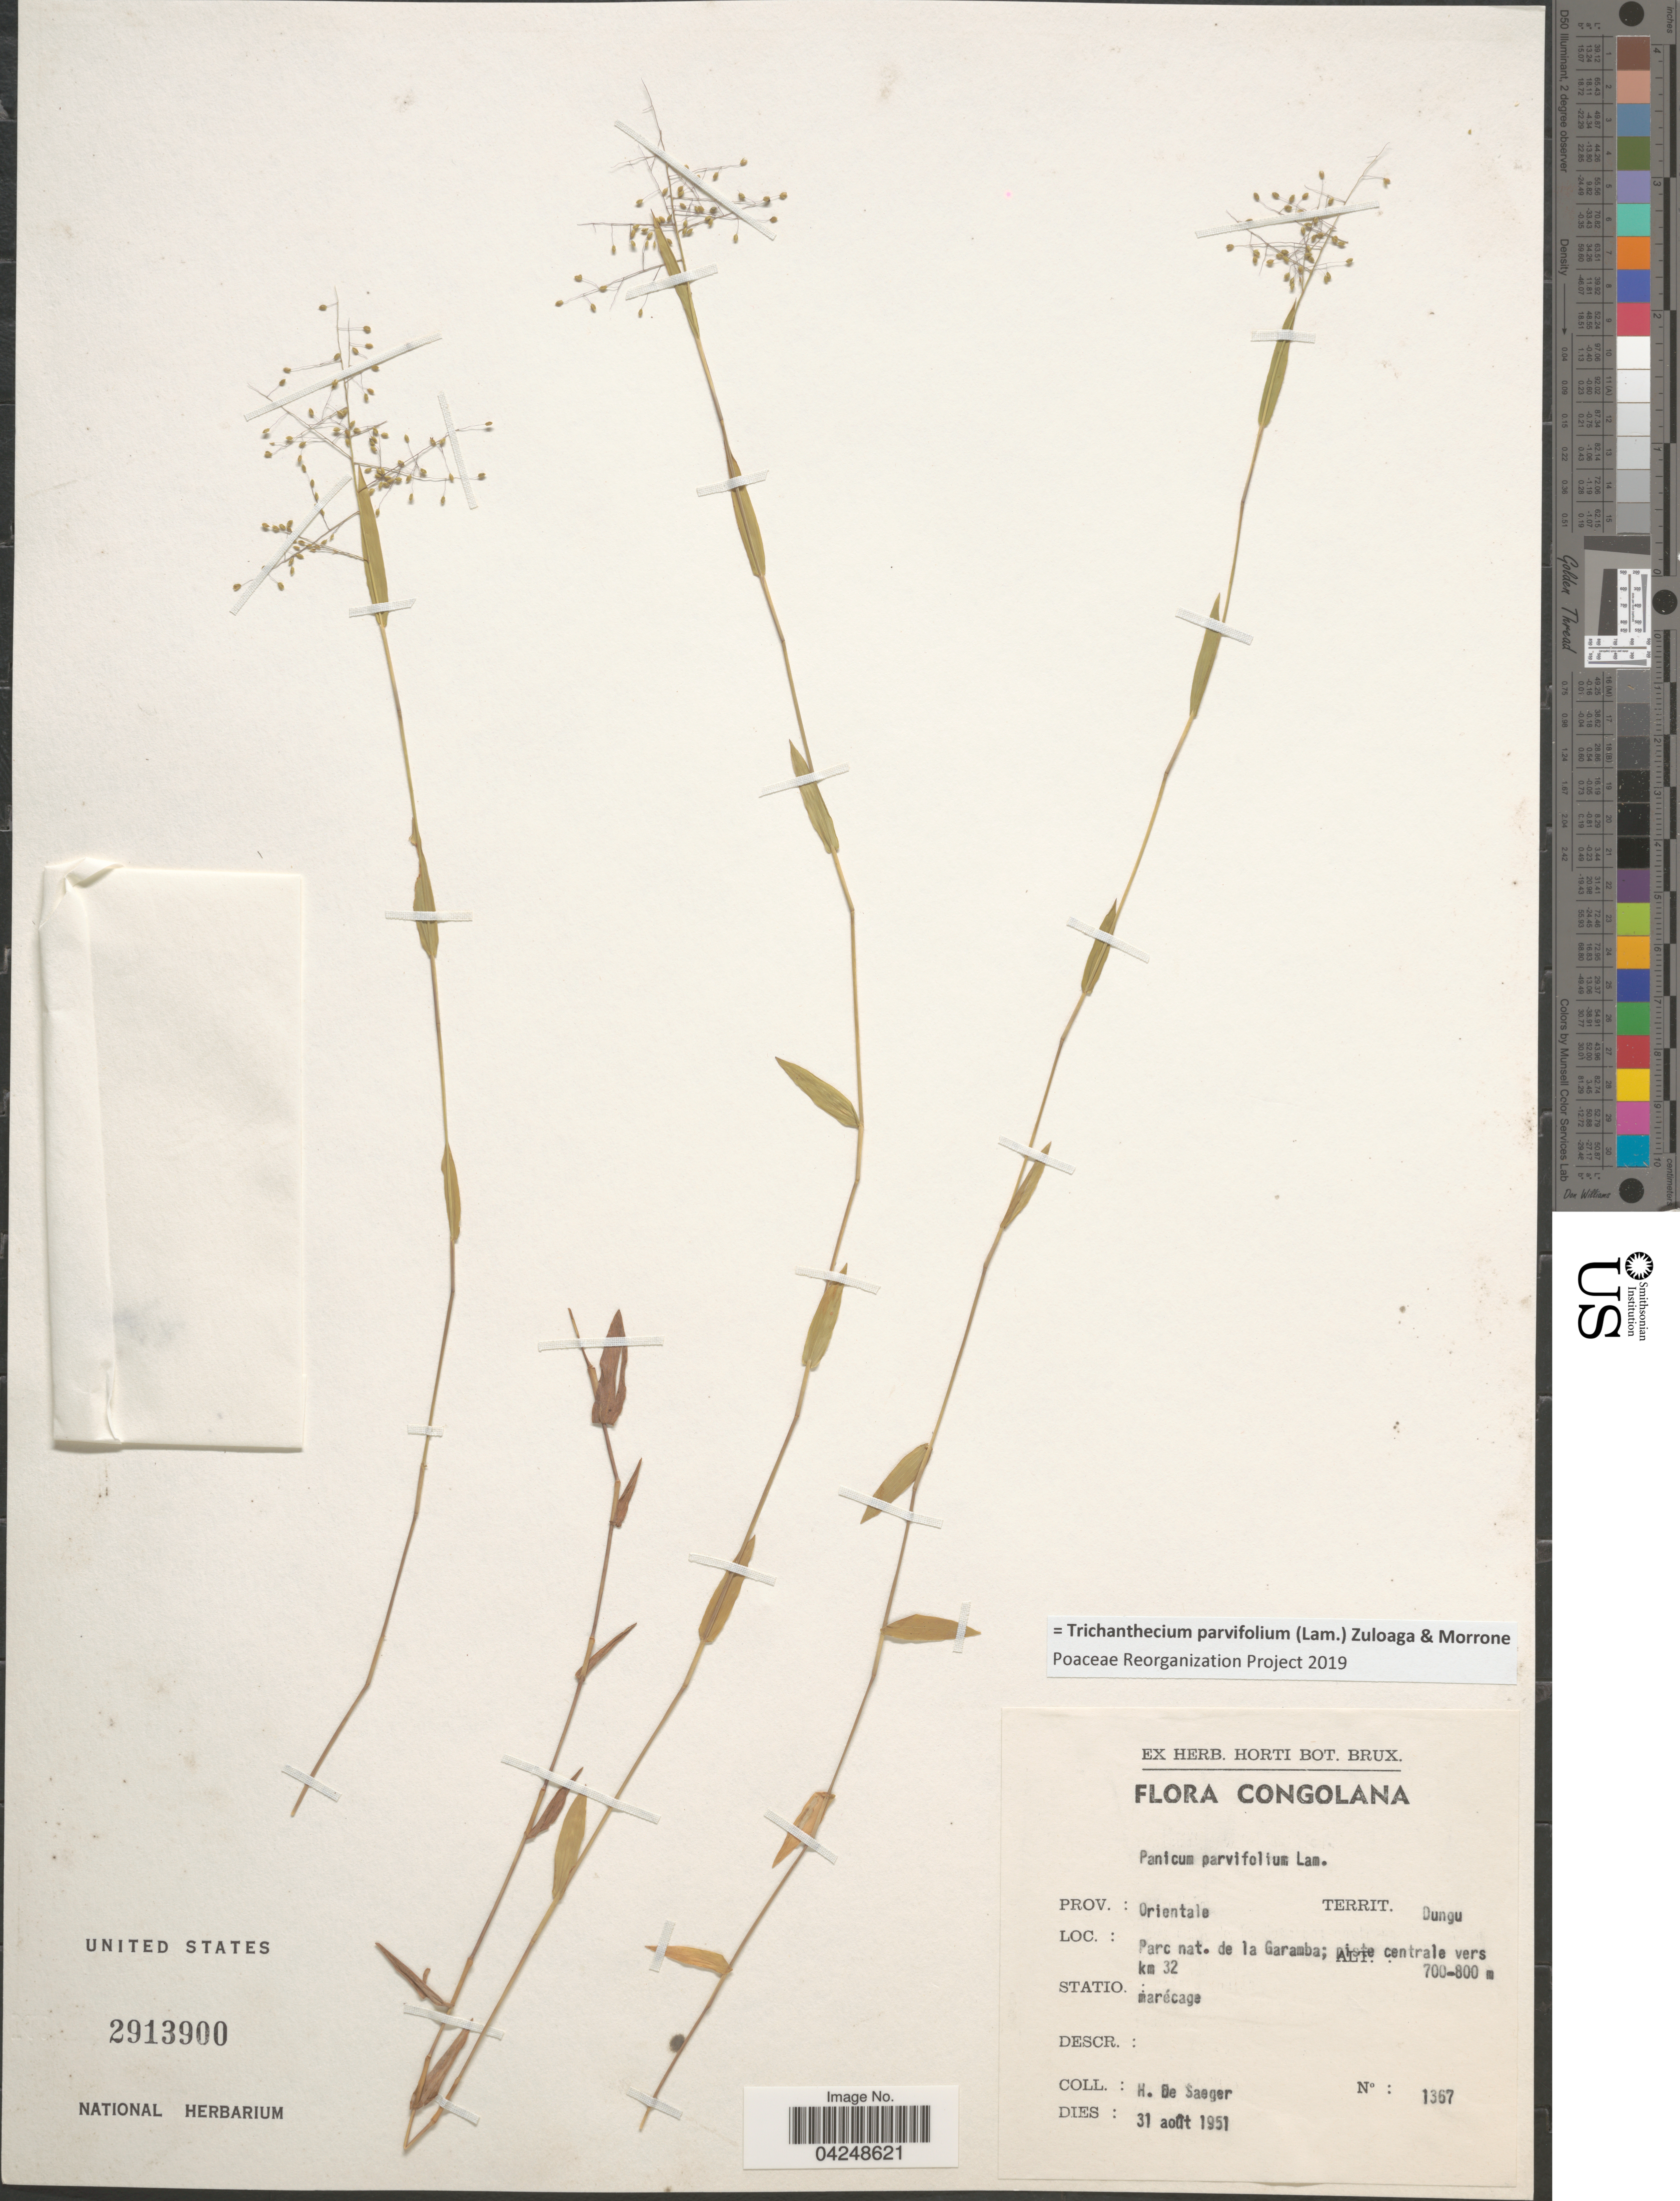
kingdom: Plantae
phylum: Tracheophyta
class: Liliopsida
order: Poales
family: Poaceae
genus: Trichanthecium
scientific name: Trichanthecium parvifolium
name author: (Lam.) Zuloaga & Morrone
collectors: H. De Saeger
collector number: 1367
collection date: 1951-08-31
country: Congo, Democratic Republic of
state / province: Haut-Uele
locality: Congolana. Territ. Dungu. Parc nat. de la Garamba; piste centrale vers km 32.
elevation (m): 700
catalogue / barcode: US 2913900